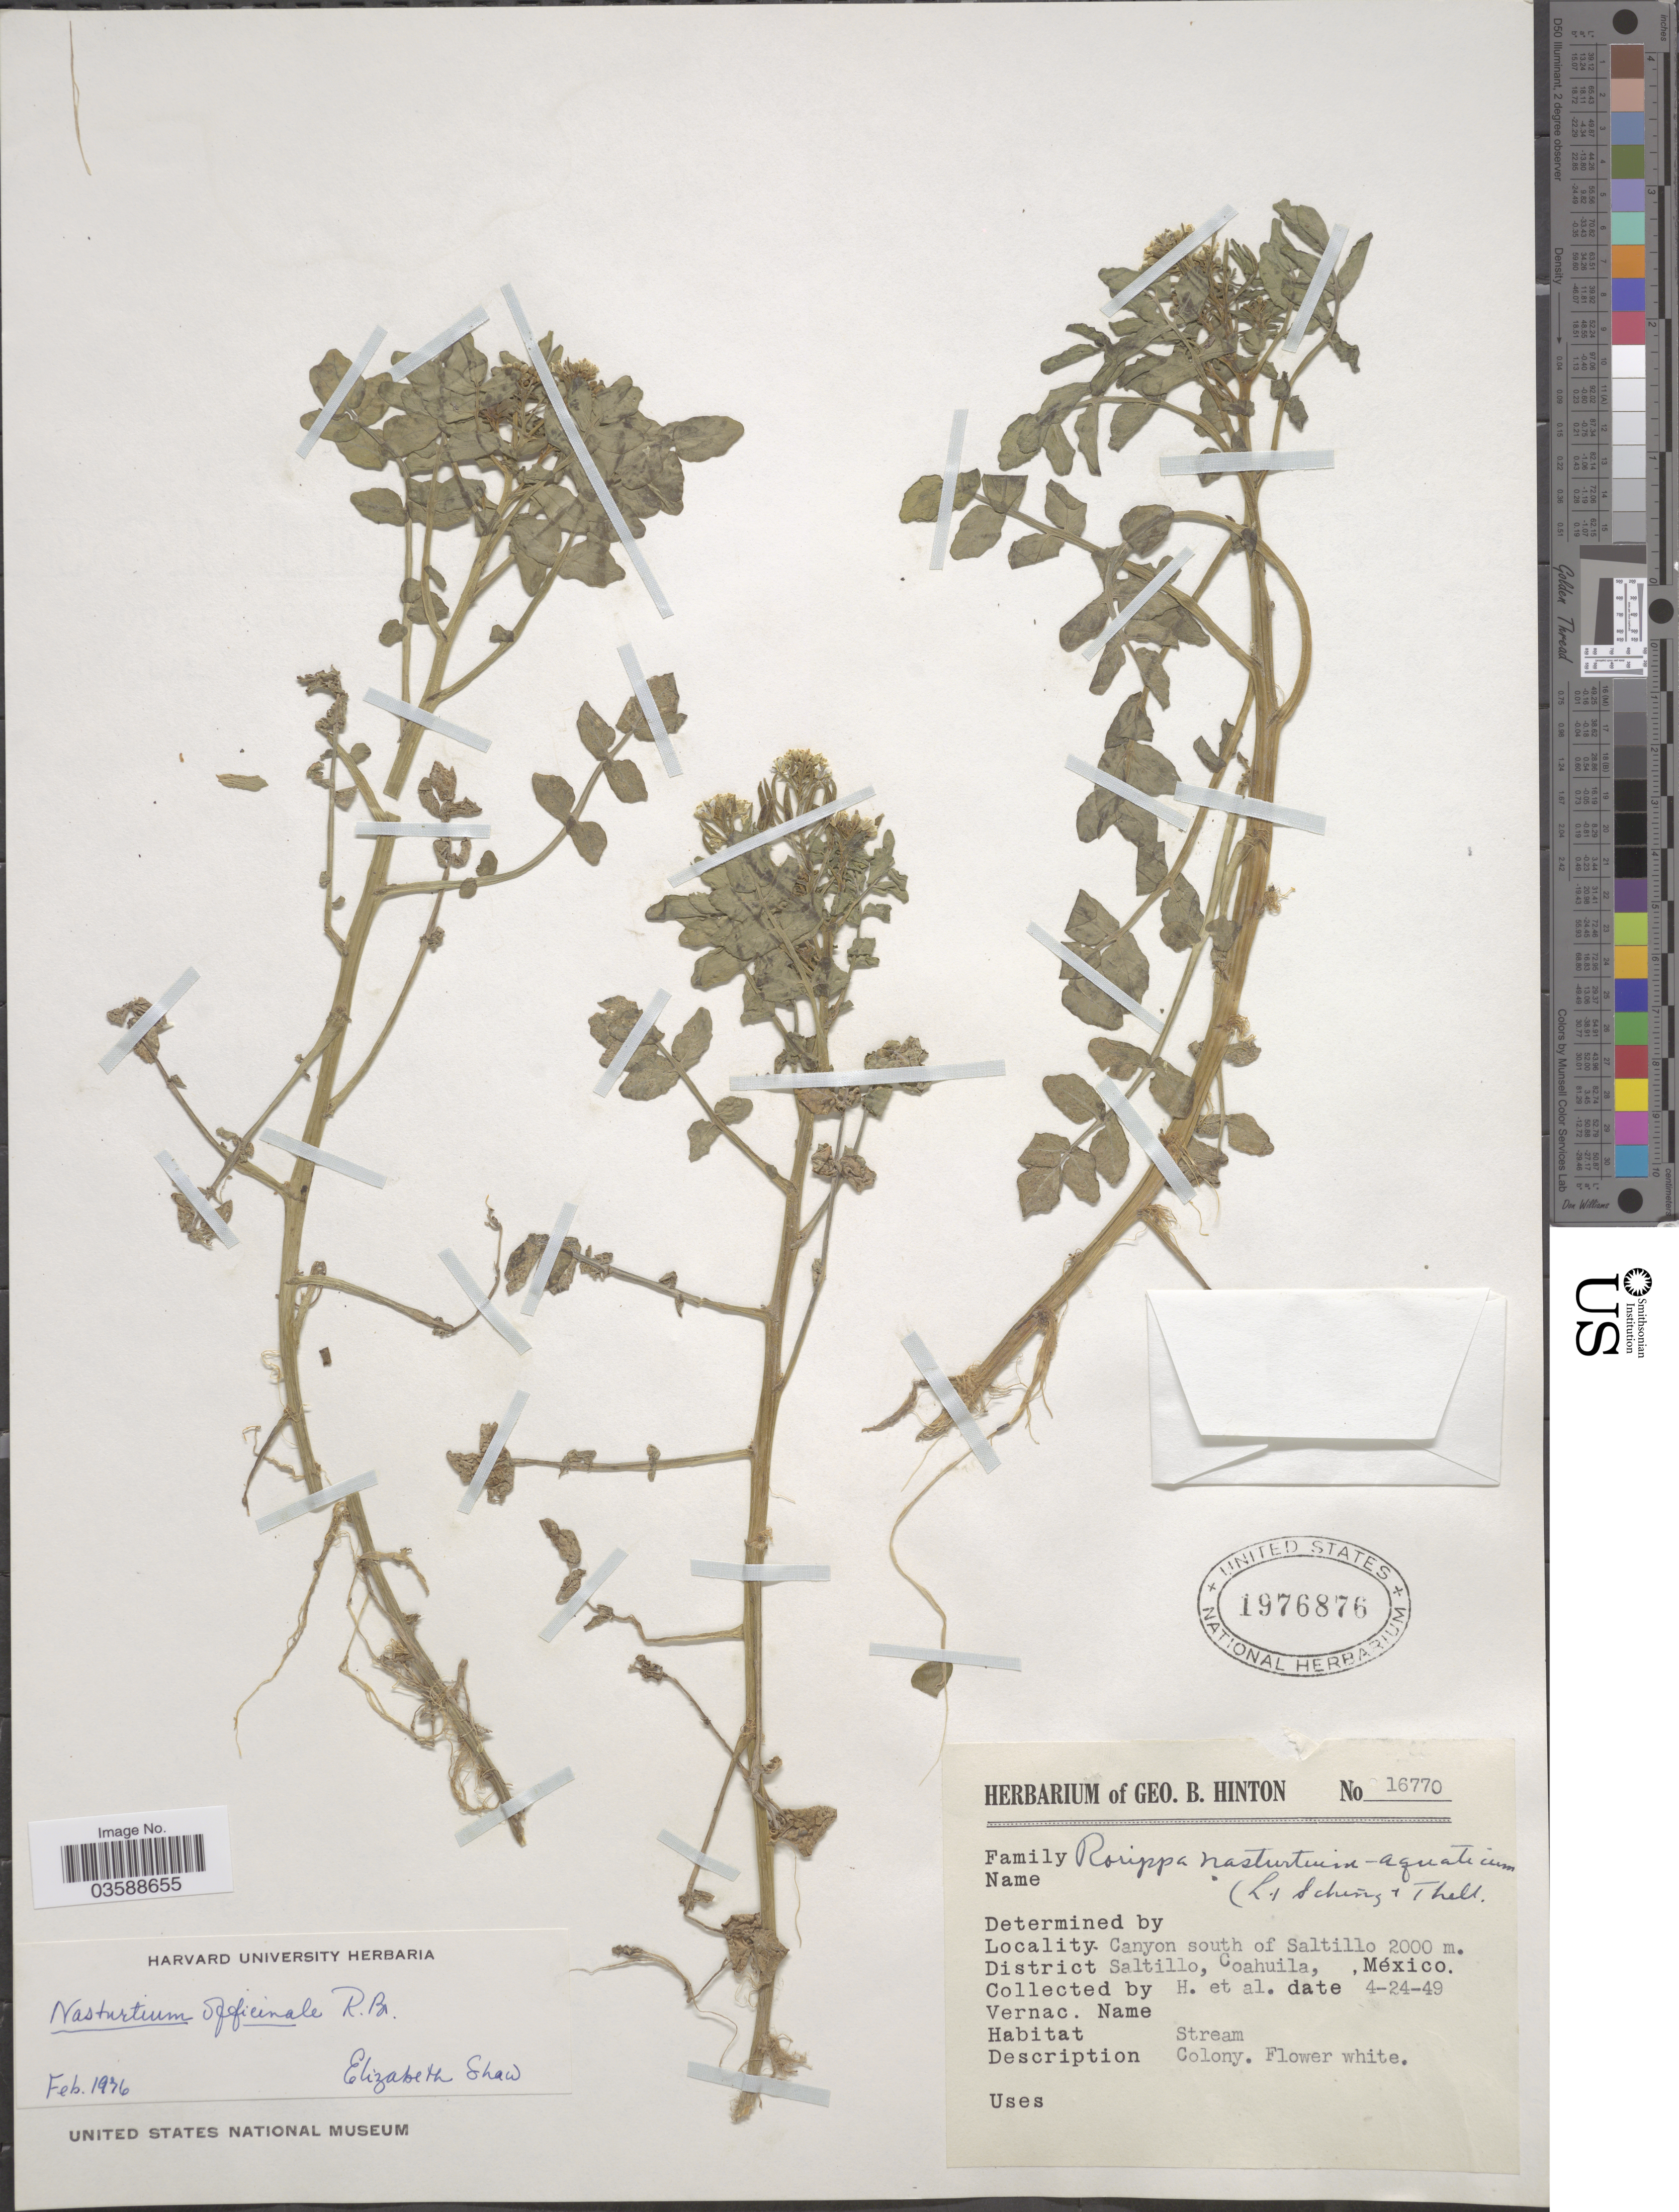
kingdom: Plantae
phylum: Tracheophyta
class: Magnoliopsida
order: Brassicales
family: Brassicaceae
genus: Nasturtium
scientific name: Nasturtium officinale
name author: R. Br.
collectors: G. B. Hinton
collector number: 16770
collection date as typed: Transcribed d/m/y: 24/4/49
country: Mexico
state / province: Coahuila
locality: Canyon south of Saltillo. District Saltillo.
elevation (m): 2000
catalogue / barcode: US 1976876